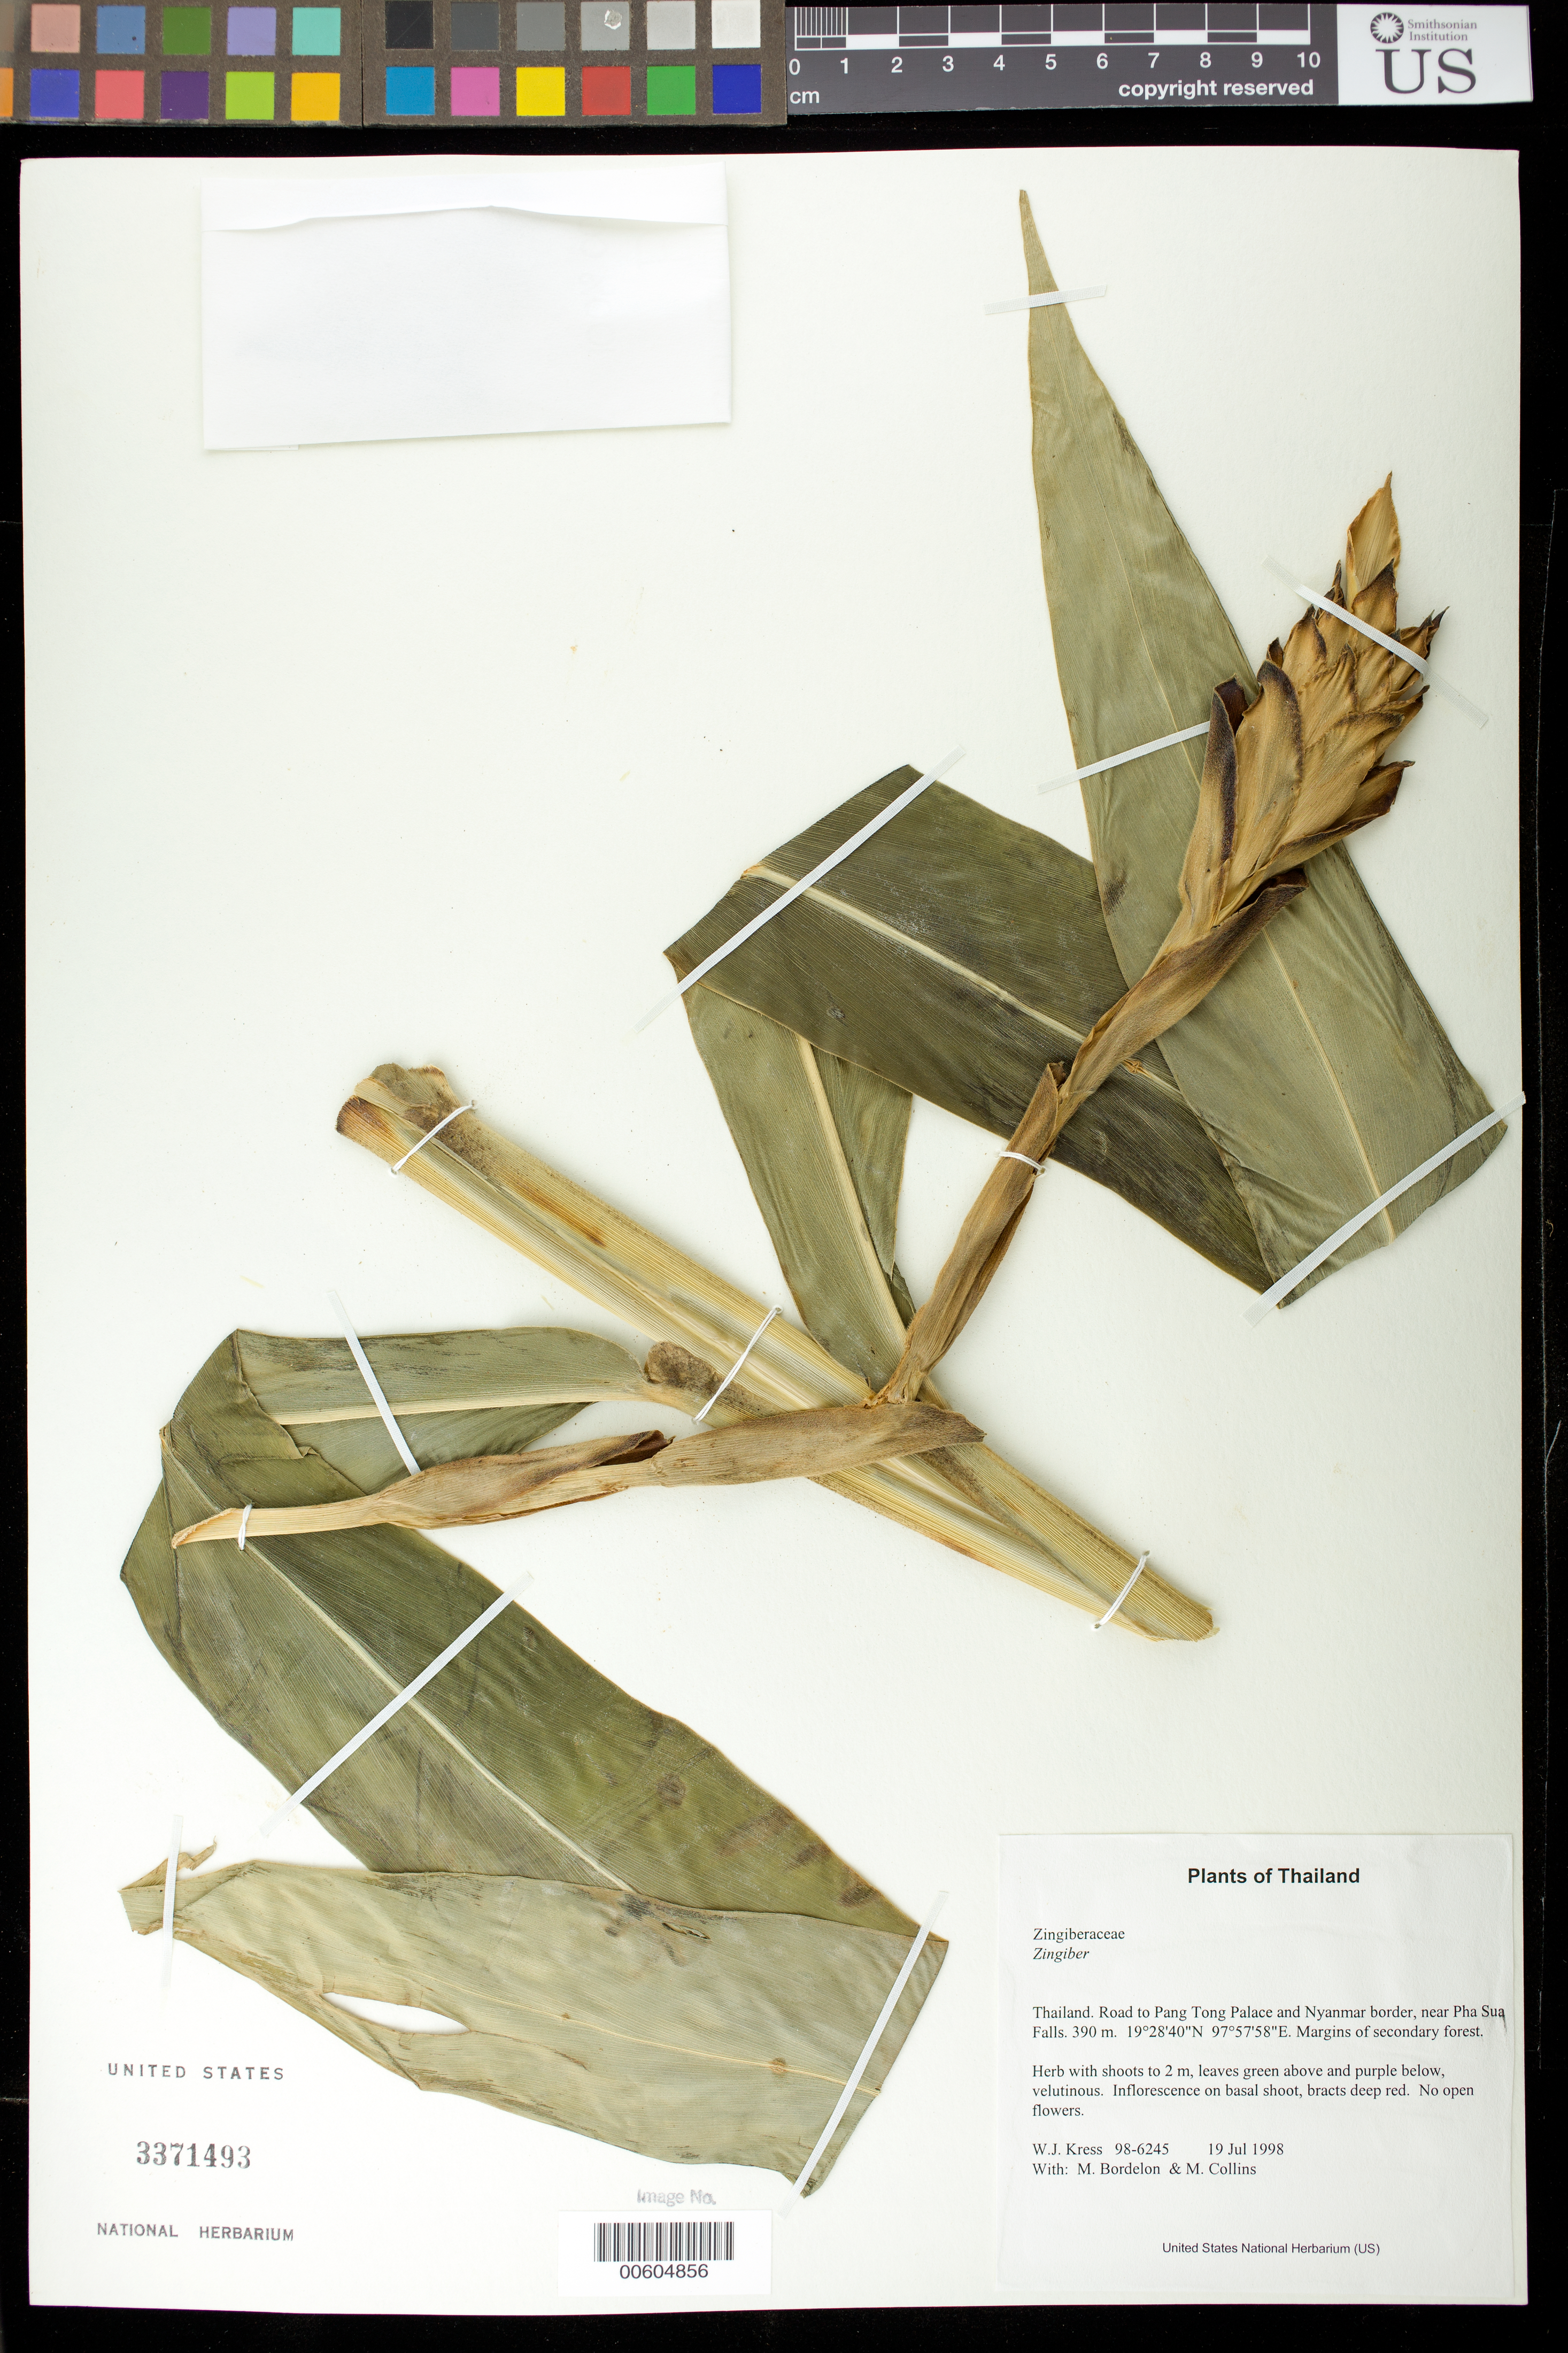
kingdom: Plantae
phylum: Tracheophyta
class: Liliopsida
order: Zingiberales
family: Zingiberaceae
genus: Zingiber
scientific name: Zingiber sp.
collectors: W. J. Kress, M. Bordelon & M. Collins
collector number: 98-6245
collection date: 1998-07-19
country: Thailand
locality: Road to Pang Tong Palace and Nyanmar border, near Pha Sua Falls.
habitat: Margins of secondary forest.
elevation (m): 390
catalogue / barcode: US 3371493